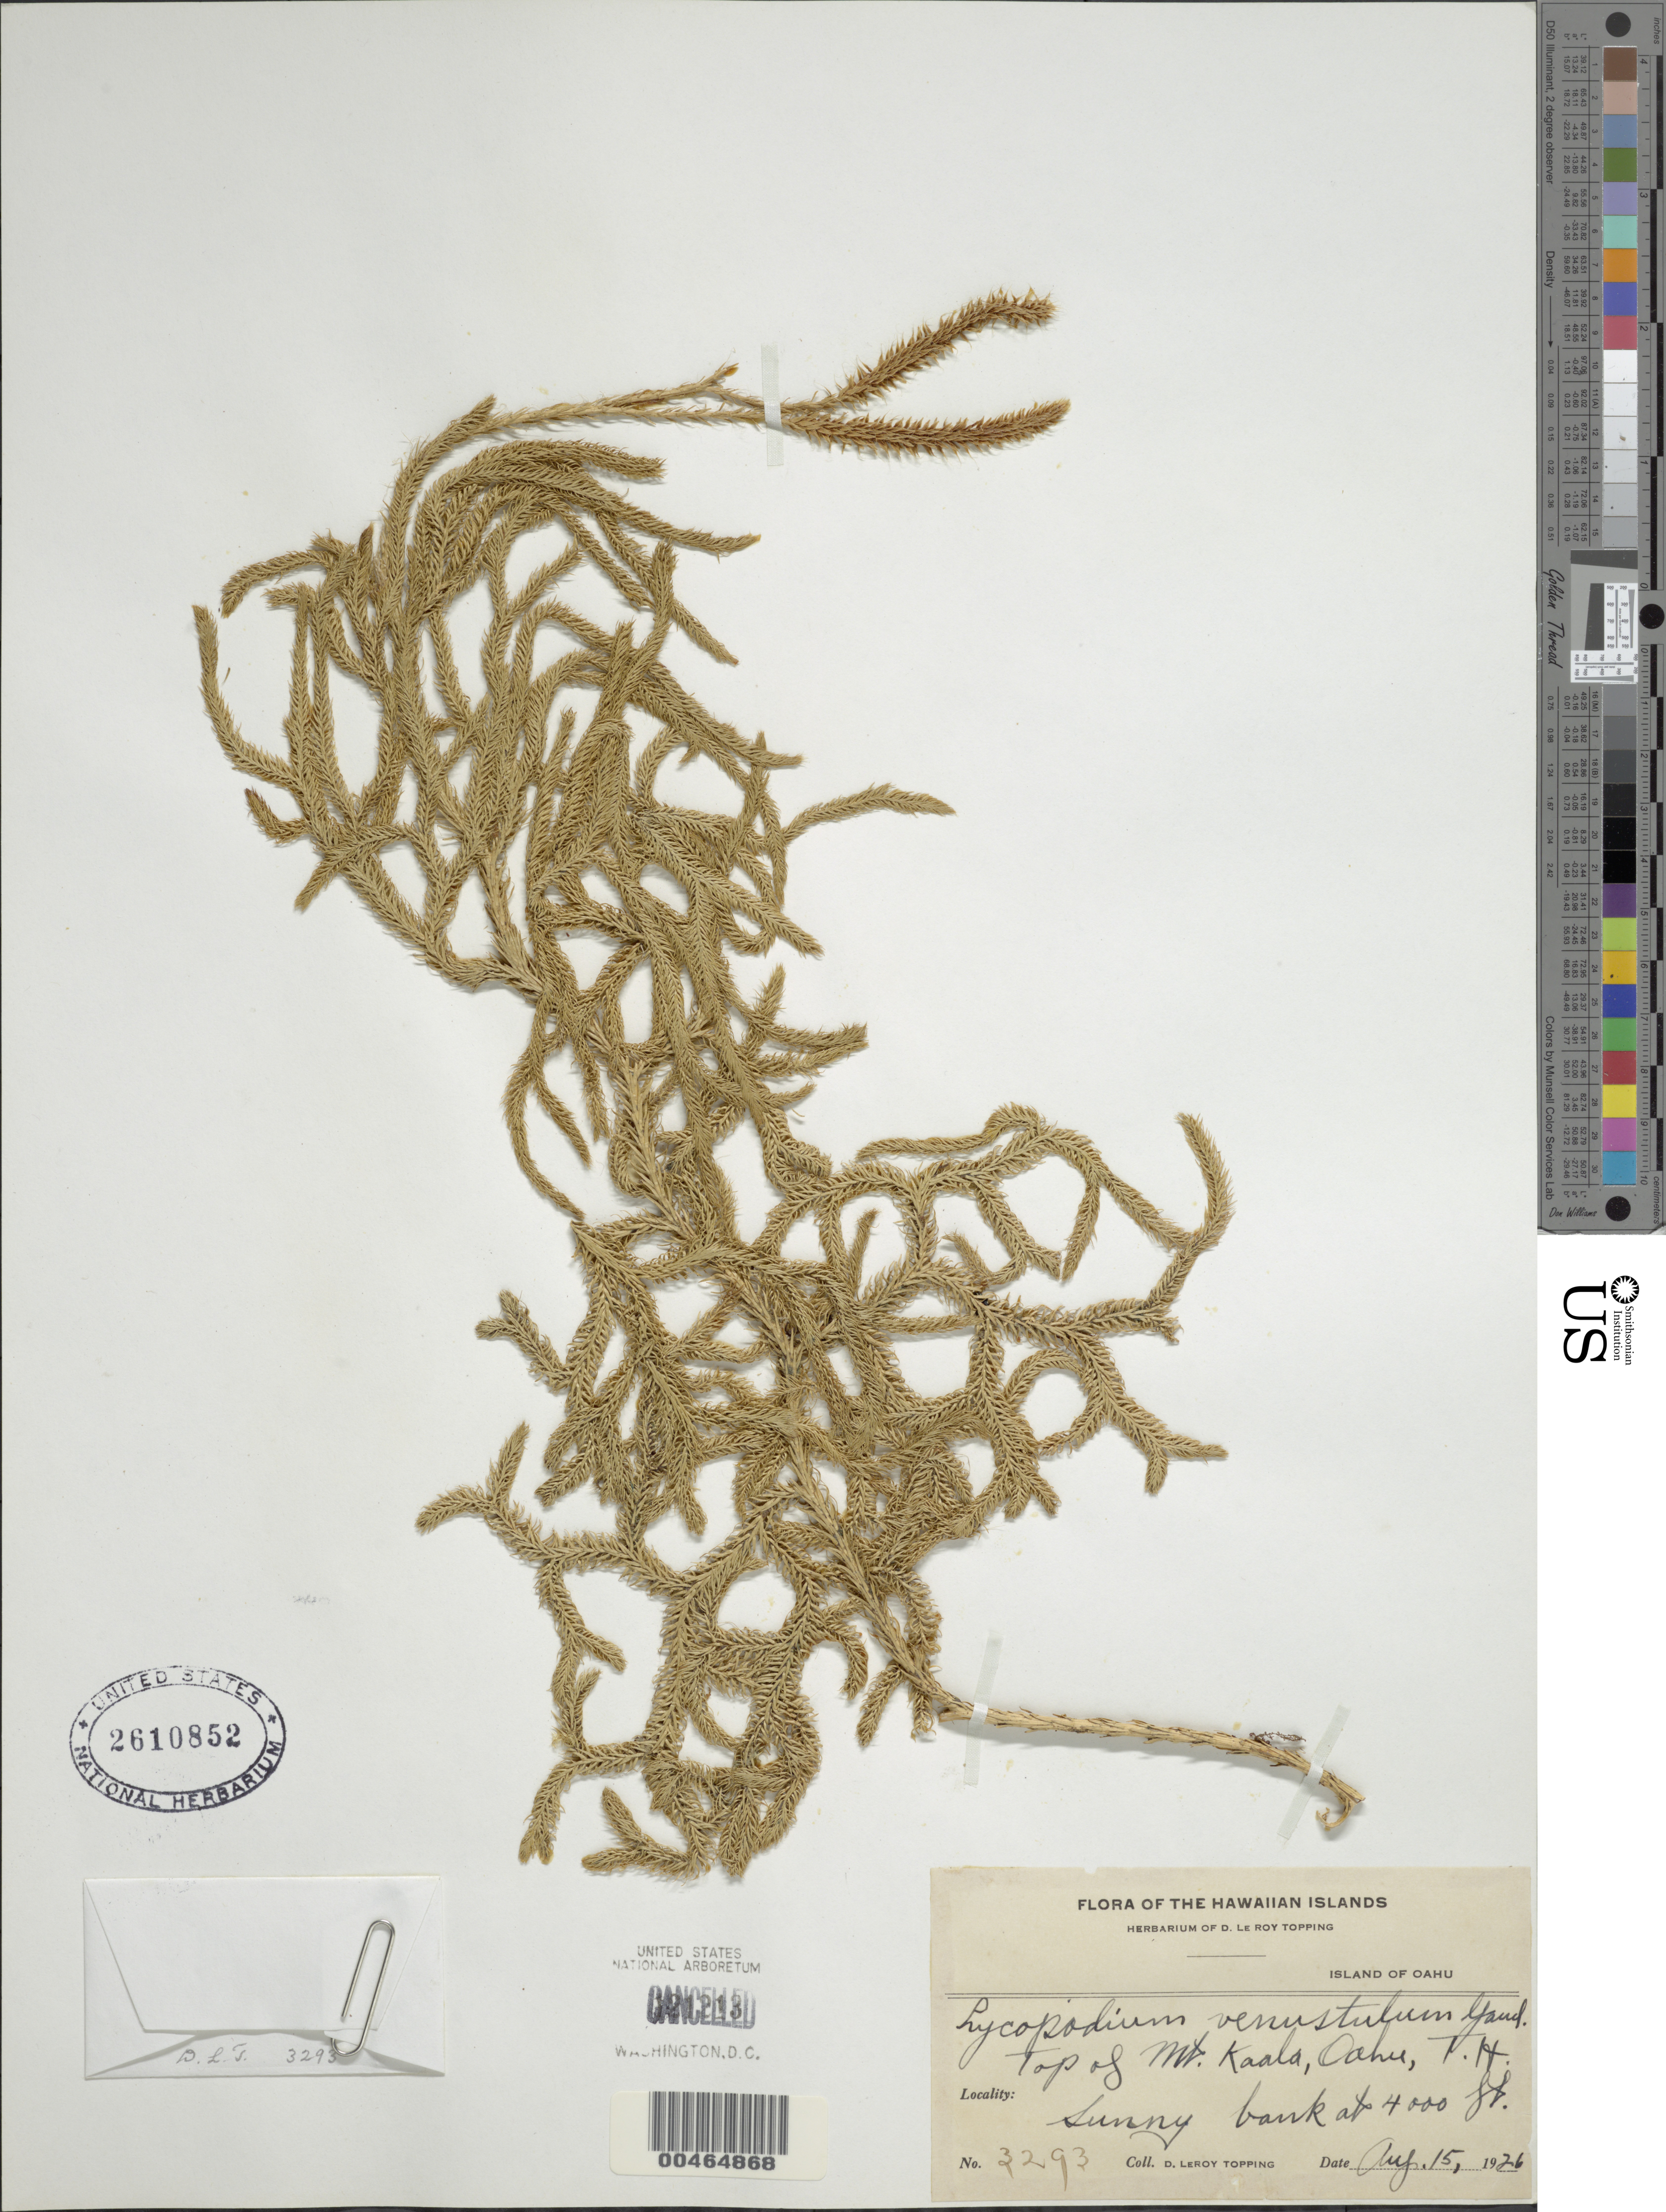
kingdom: Plantae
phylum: Tracheophyta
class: Lycopodiopsida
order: Lycopodiales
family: Lycopodiaceae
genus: Lycopodium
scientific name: Lycopodium venustulum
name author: Gaudich.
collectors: D. L. Topping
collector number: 3293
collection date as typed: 15 Aug 1926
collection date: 1926-08-15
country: United States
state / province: Hawaii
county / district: Honolulu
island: Oahu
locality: Top of Mount Kaala, Oahu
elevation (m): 1219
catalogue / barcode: US 2610852